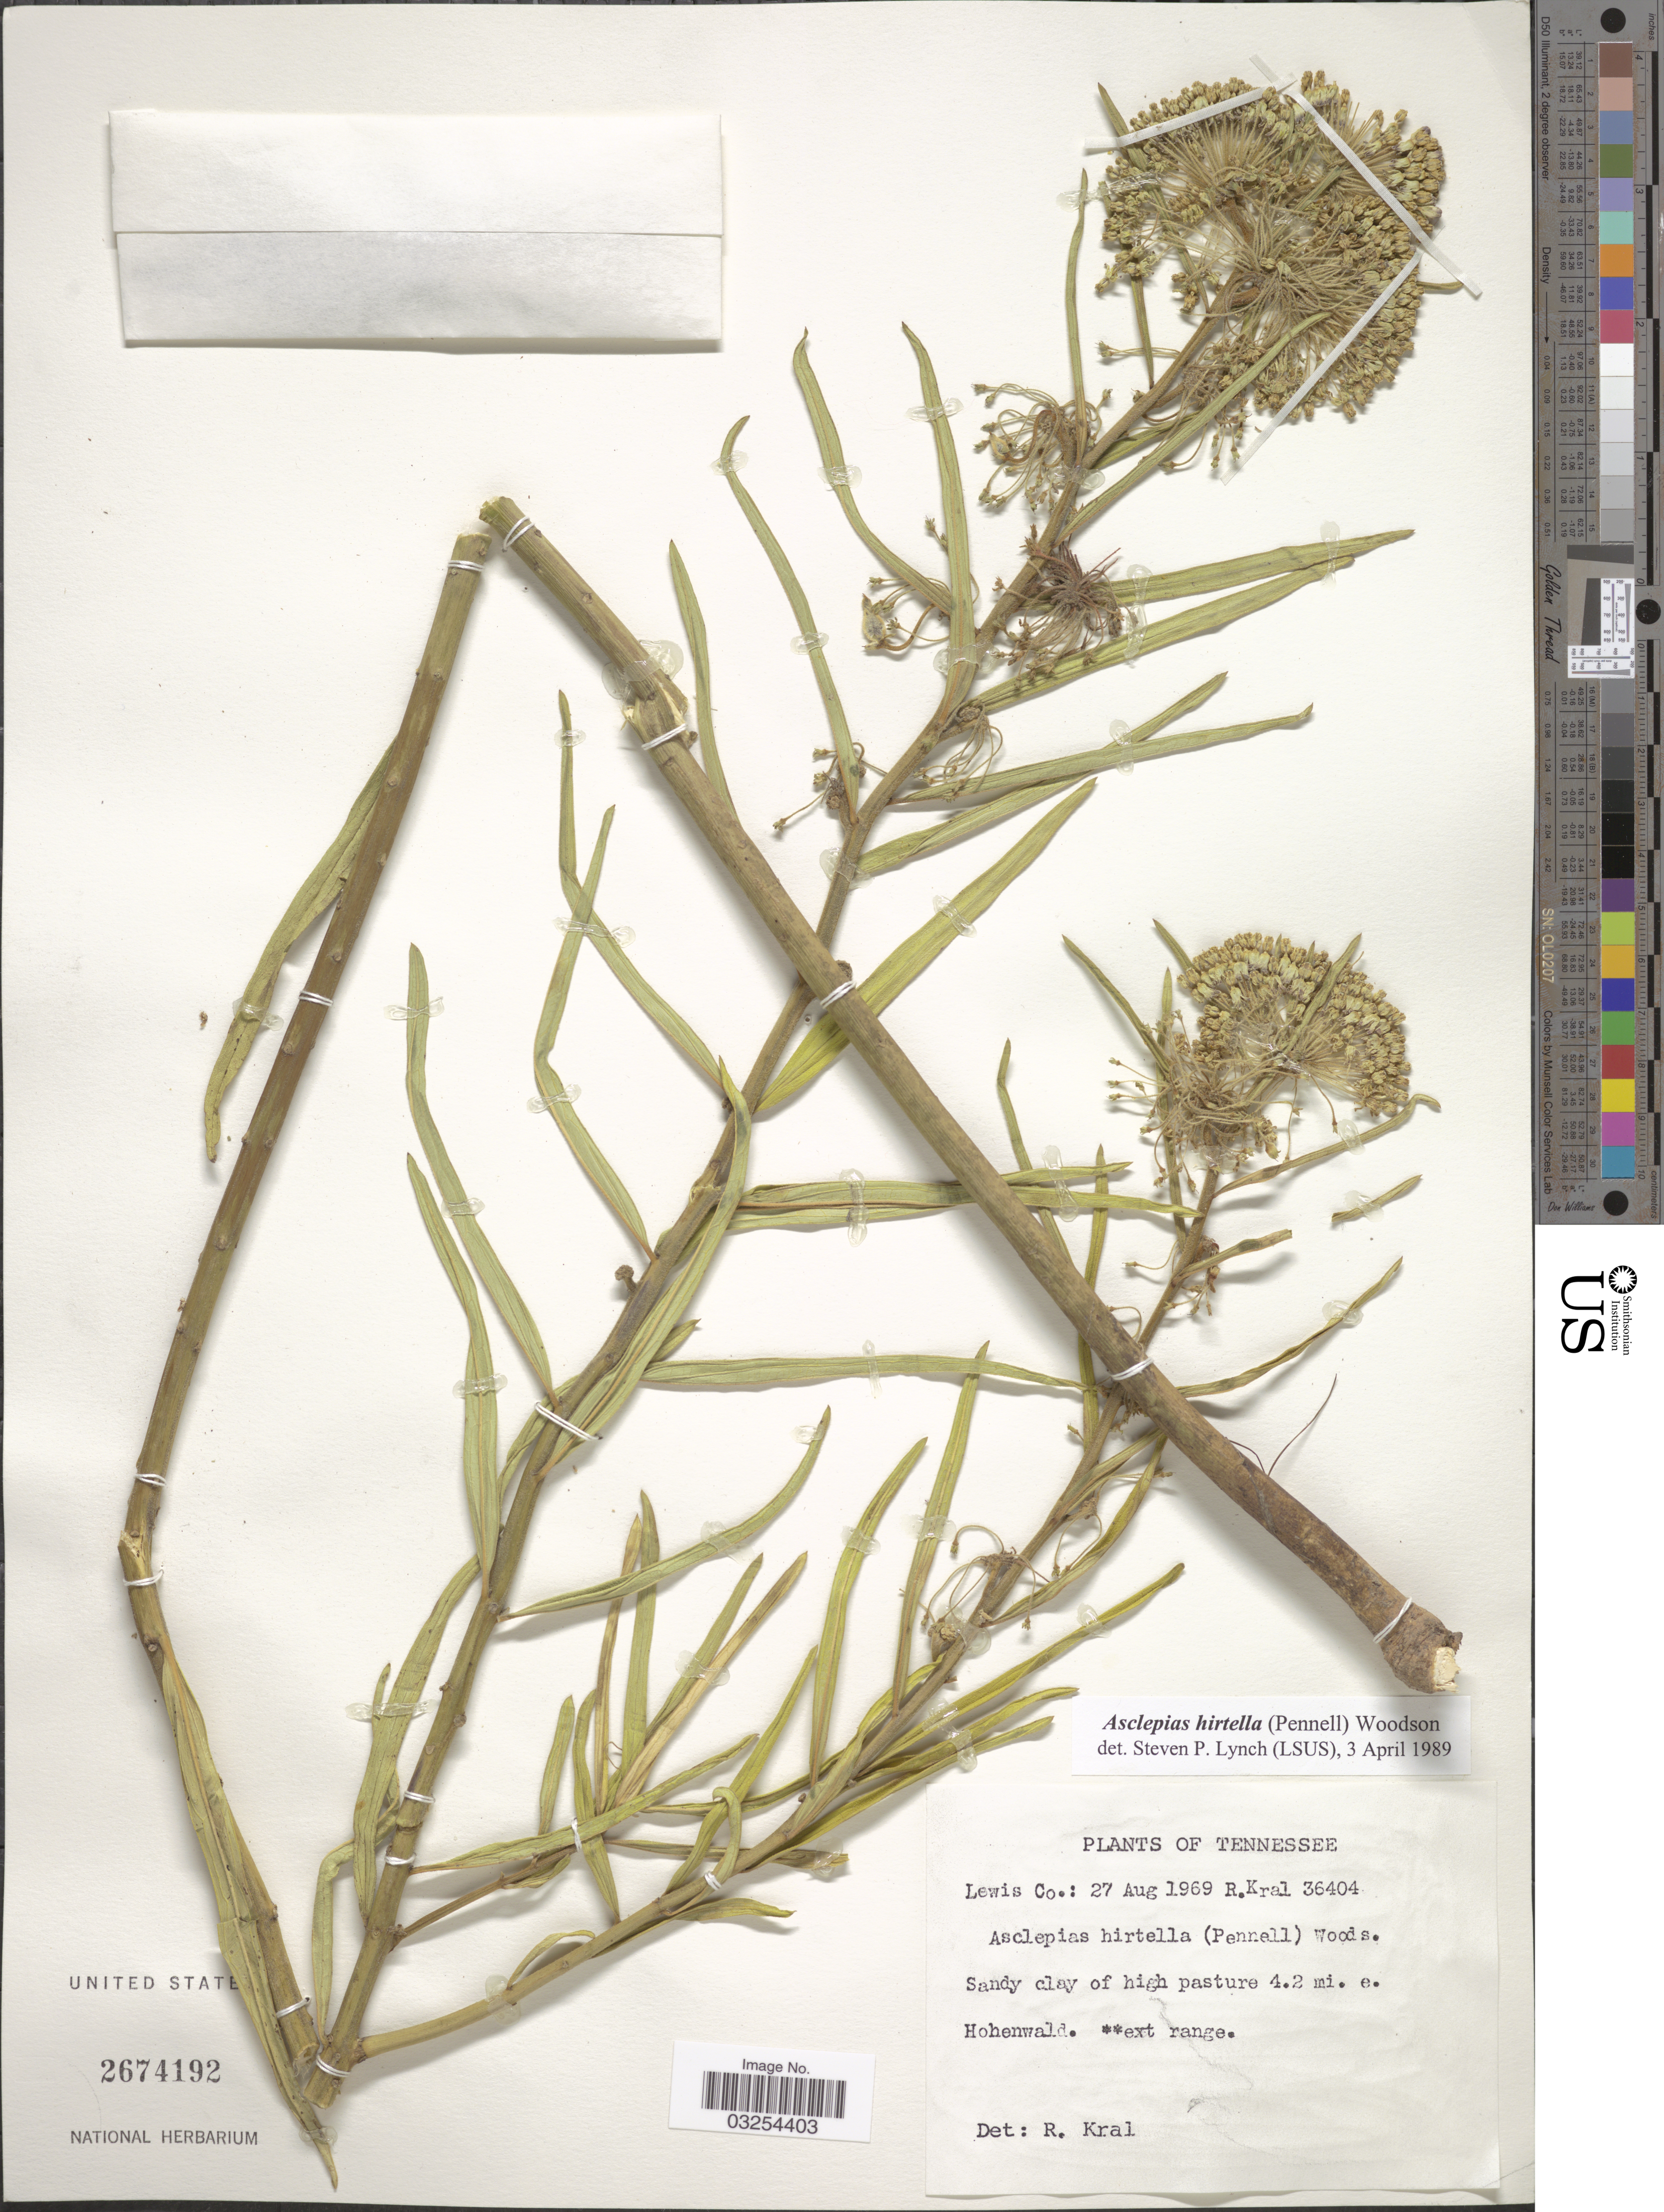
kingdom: Plantae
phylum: Tracheophyta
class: Magnoliopsida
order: Gentianales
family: Apocynaceae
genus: Asclepias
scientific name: Asclepias hirtella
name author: (Pennell) Woodson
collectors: R. Kral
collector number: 36404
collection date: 1969-08-27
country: United States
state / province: Tennessee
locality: Lewis Co. Sandy clay of high pasture 4.2 mi. e. Hohenwald. ext. range.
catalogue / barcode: US 2674192